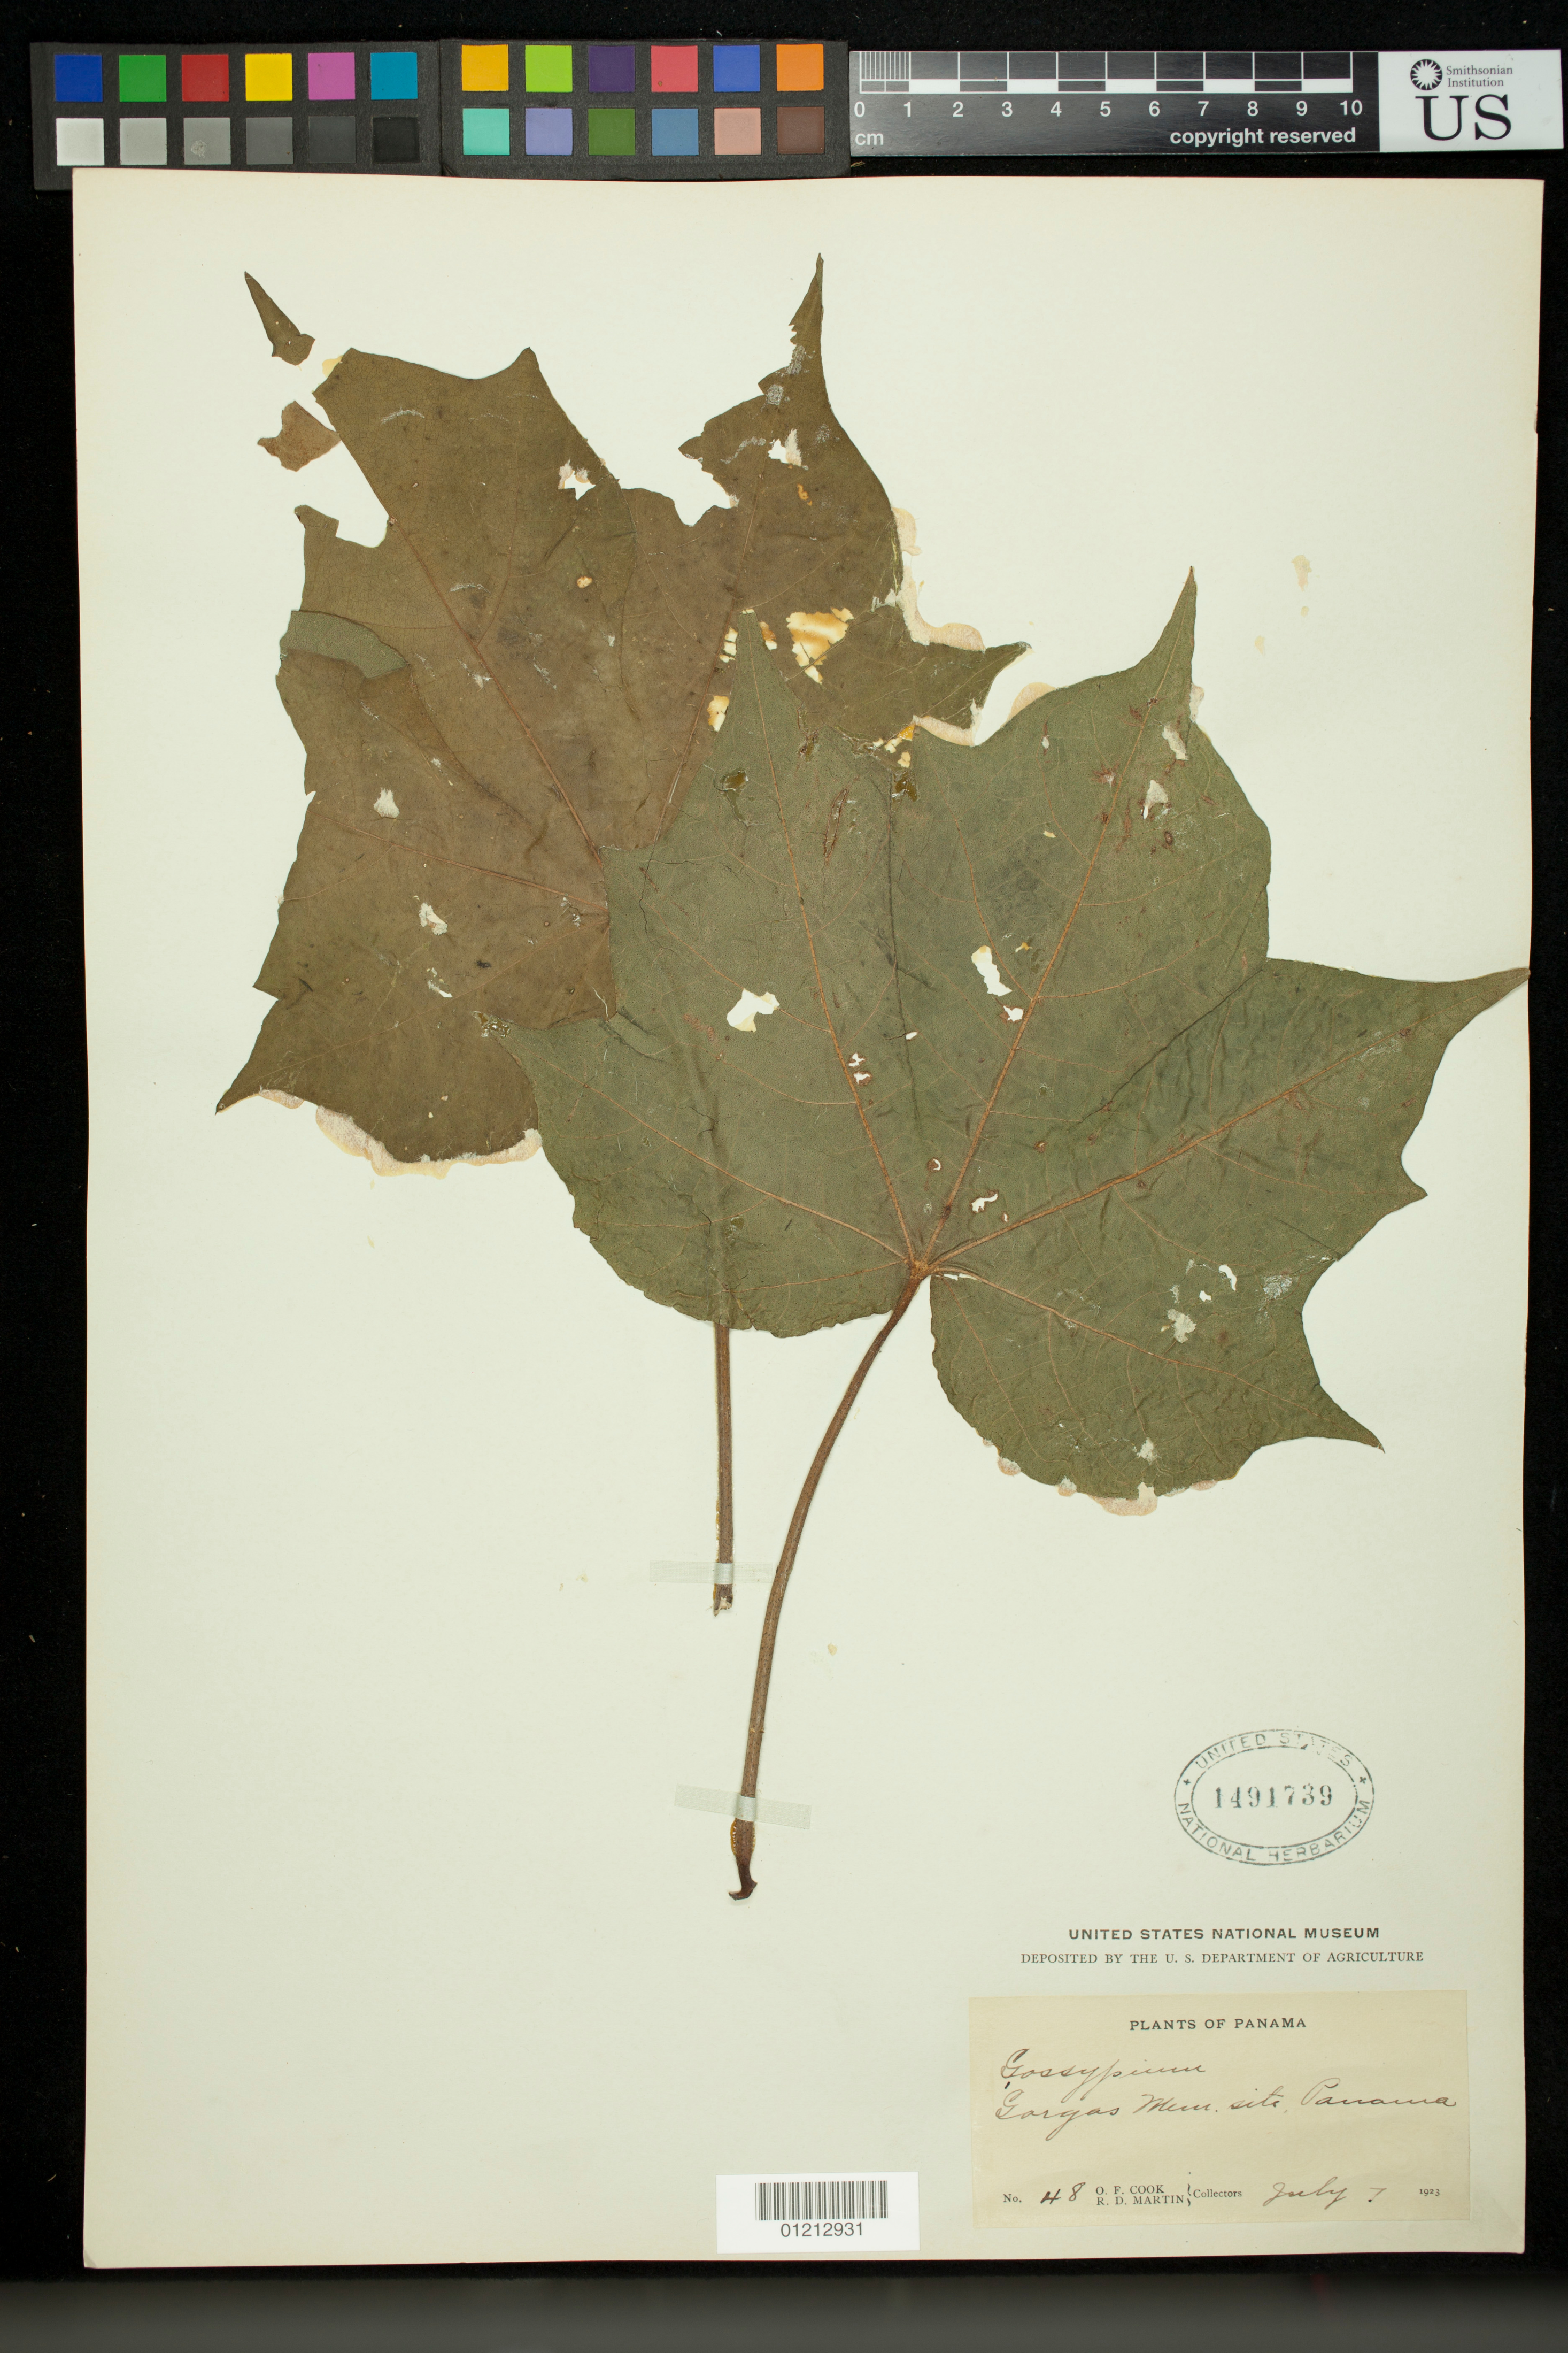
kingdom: Plantae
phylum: Tracheophyta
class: Magnoliopsida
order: Malvales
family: Malvaceae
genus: Gossypium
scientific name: Gossypium sp.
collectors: O. F. Cook & R. D. Martin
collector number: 48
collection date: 1923-07-07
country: Panama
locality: Gorgas [[Mem?]] [[sito?]] Panama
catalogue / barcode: US 1491739